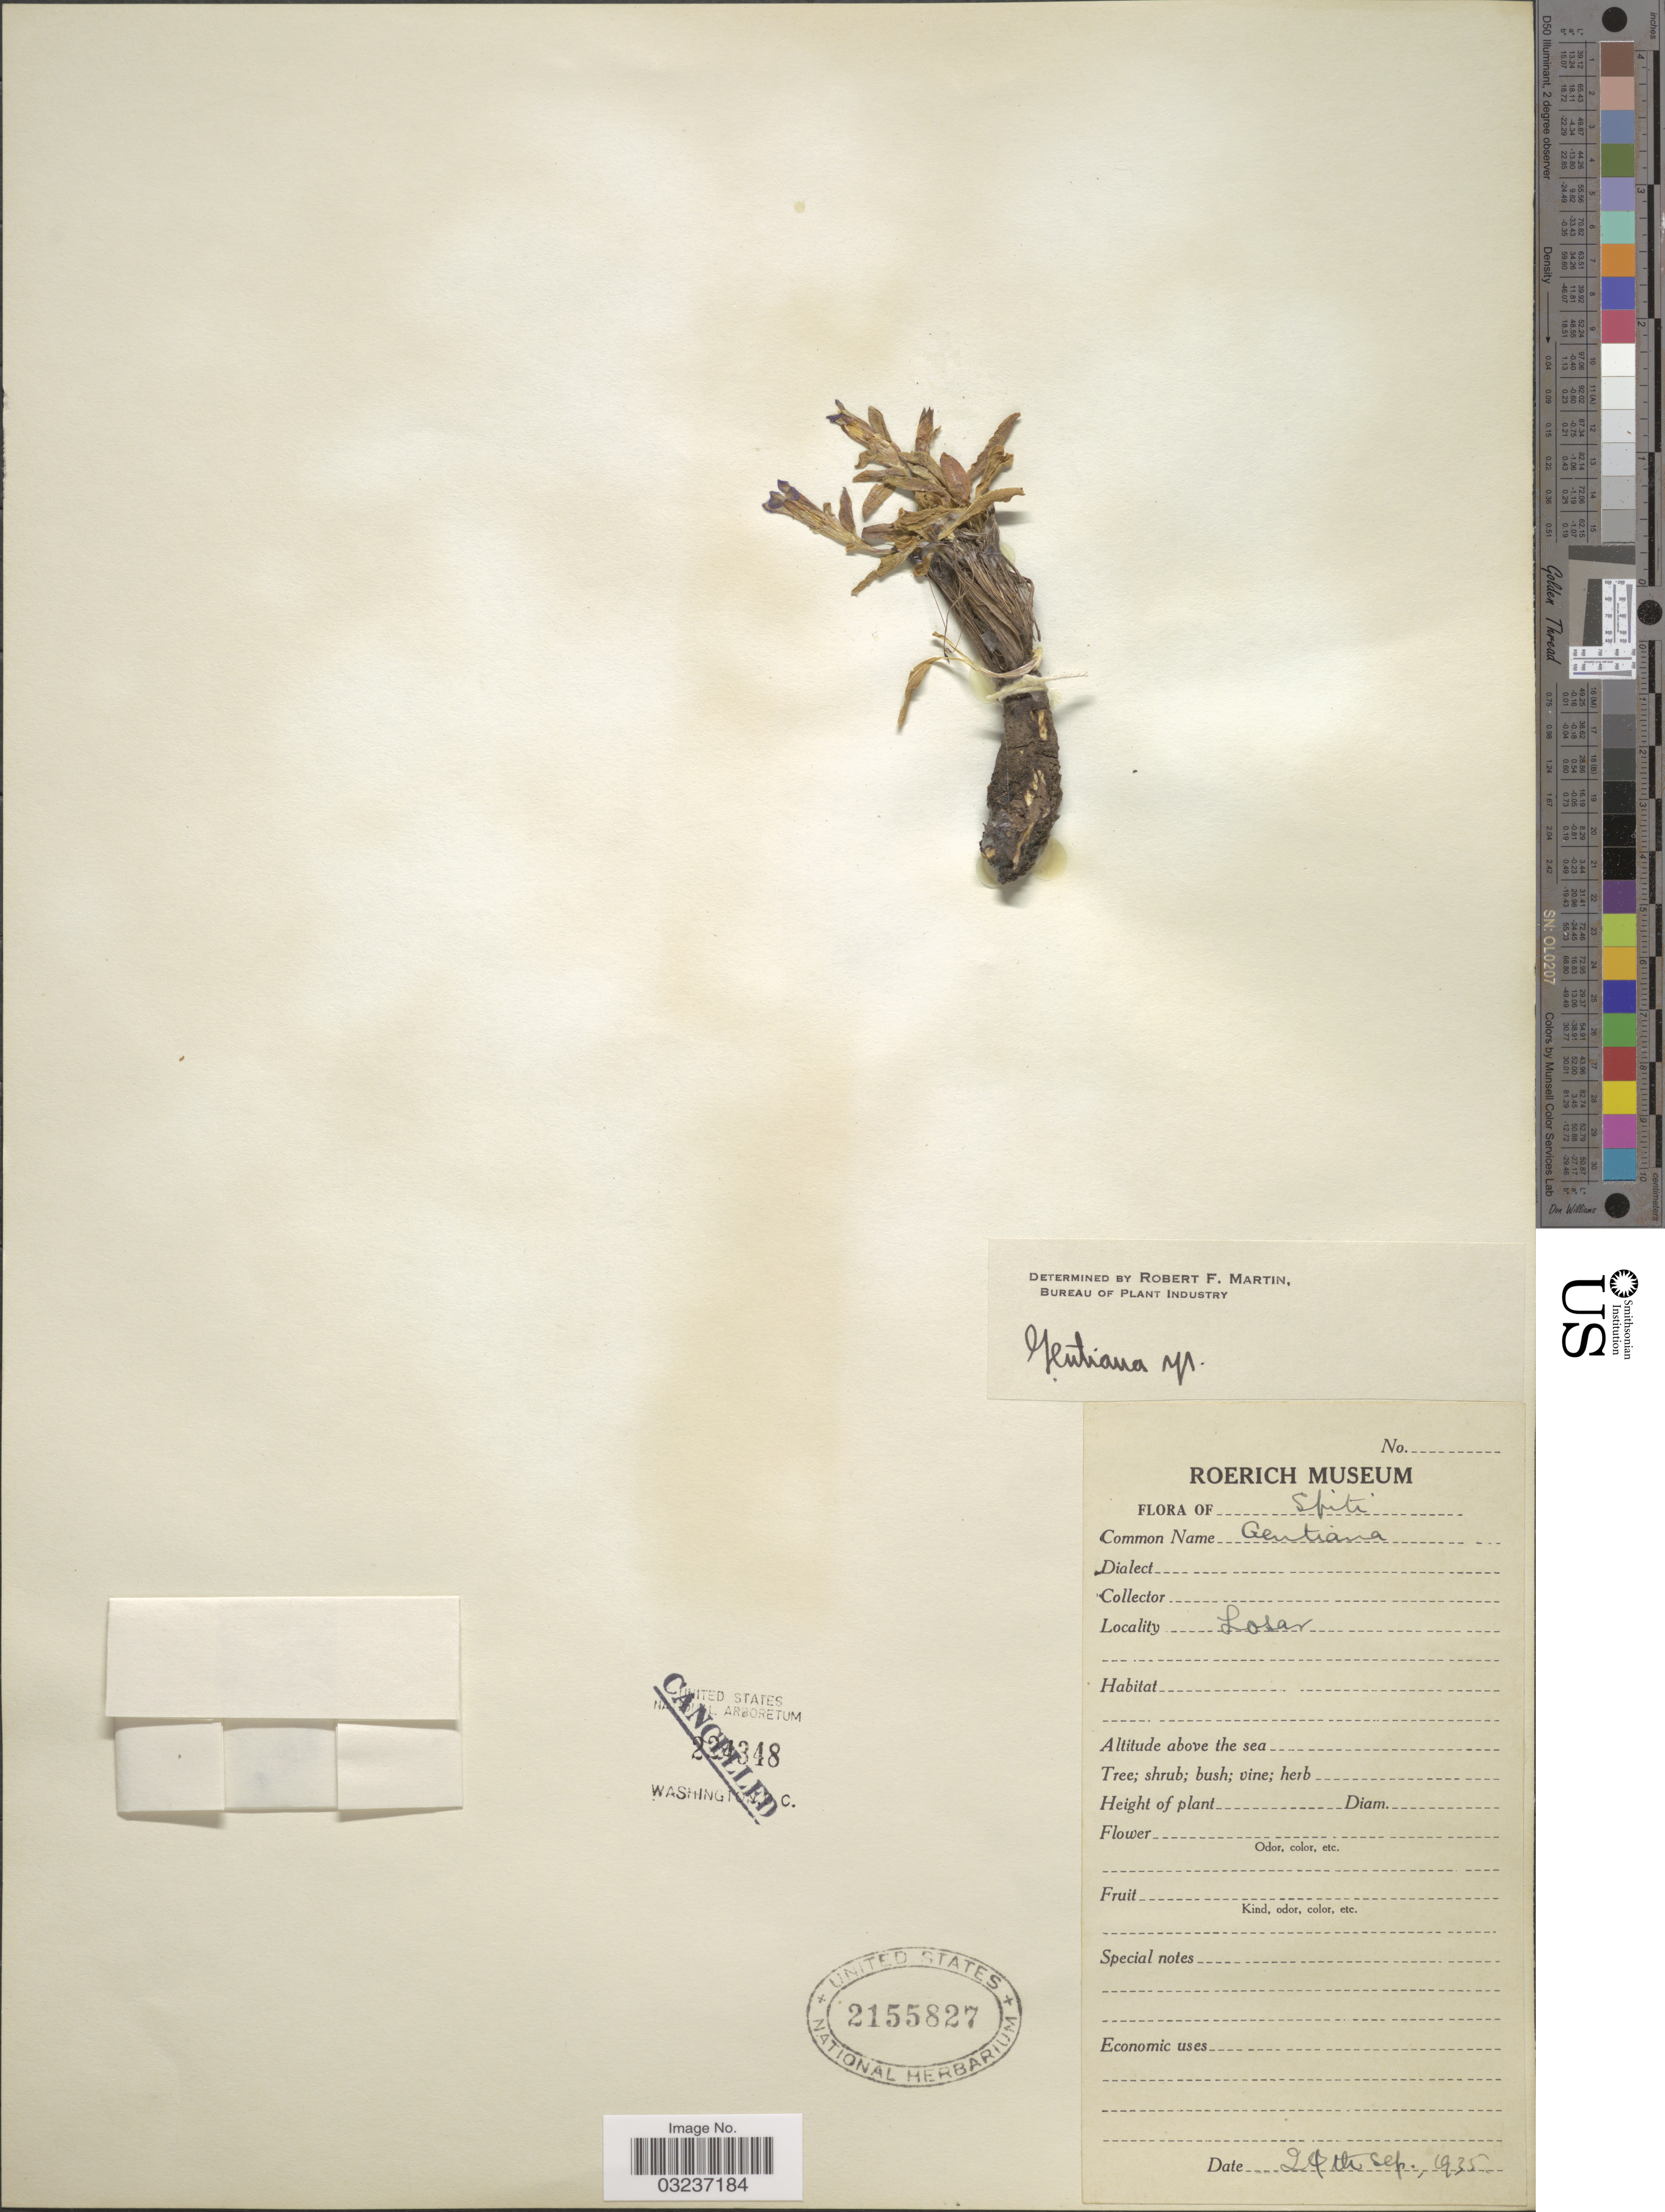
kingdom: Plantae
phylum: Tracheophyta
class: Magnoliopsida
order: Gentianales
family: Gentianaceae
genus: Gentiana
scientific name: Gentiana sp.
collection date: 1935-09-29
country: India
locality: Spiti. Losar.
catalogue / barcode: US 2155827